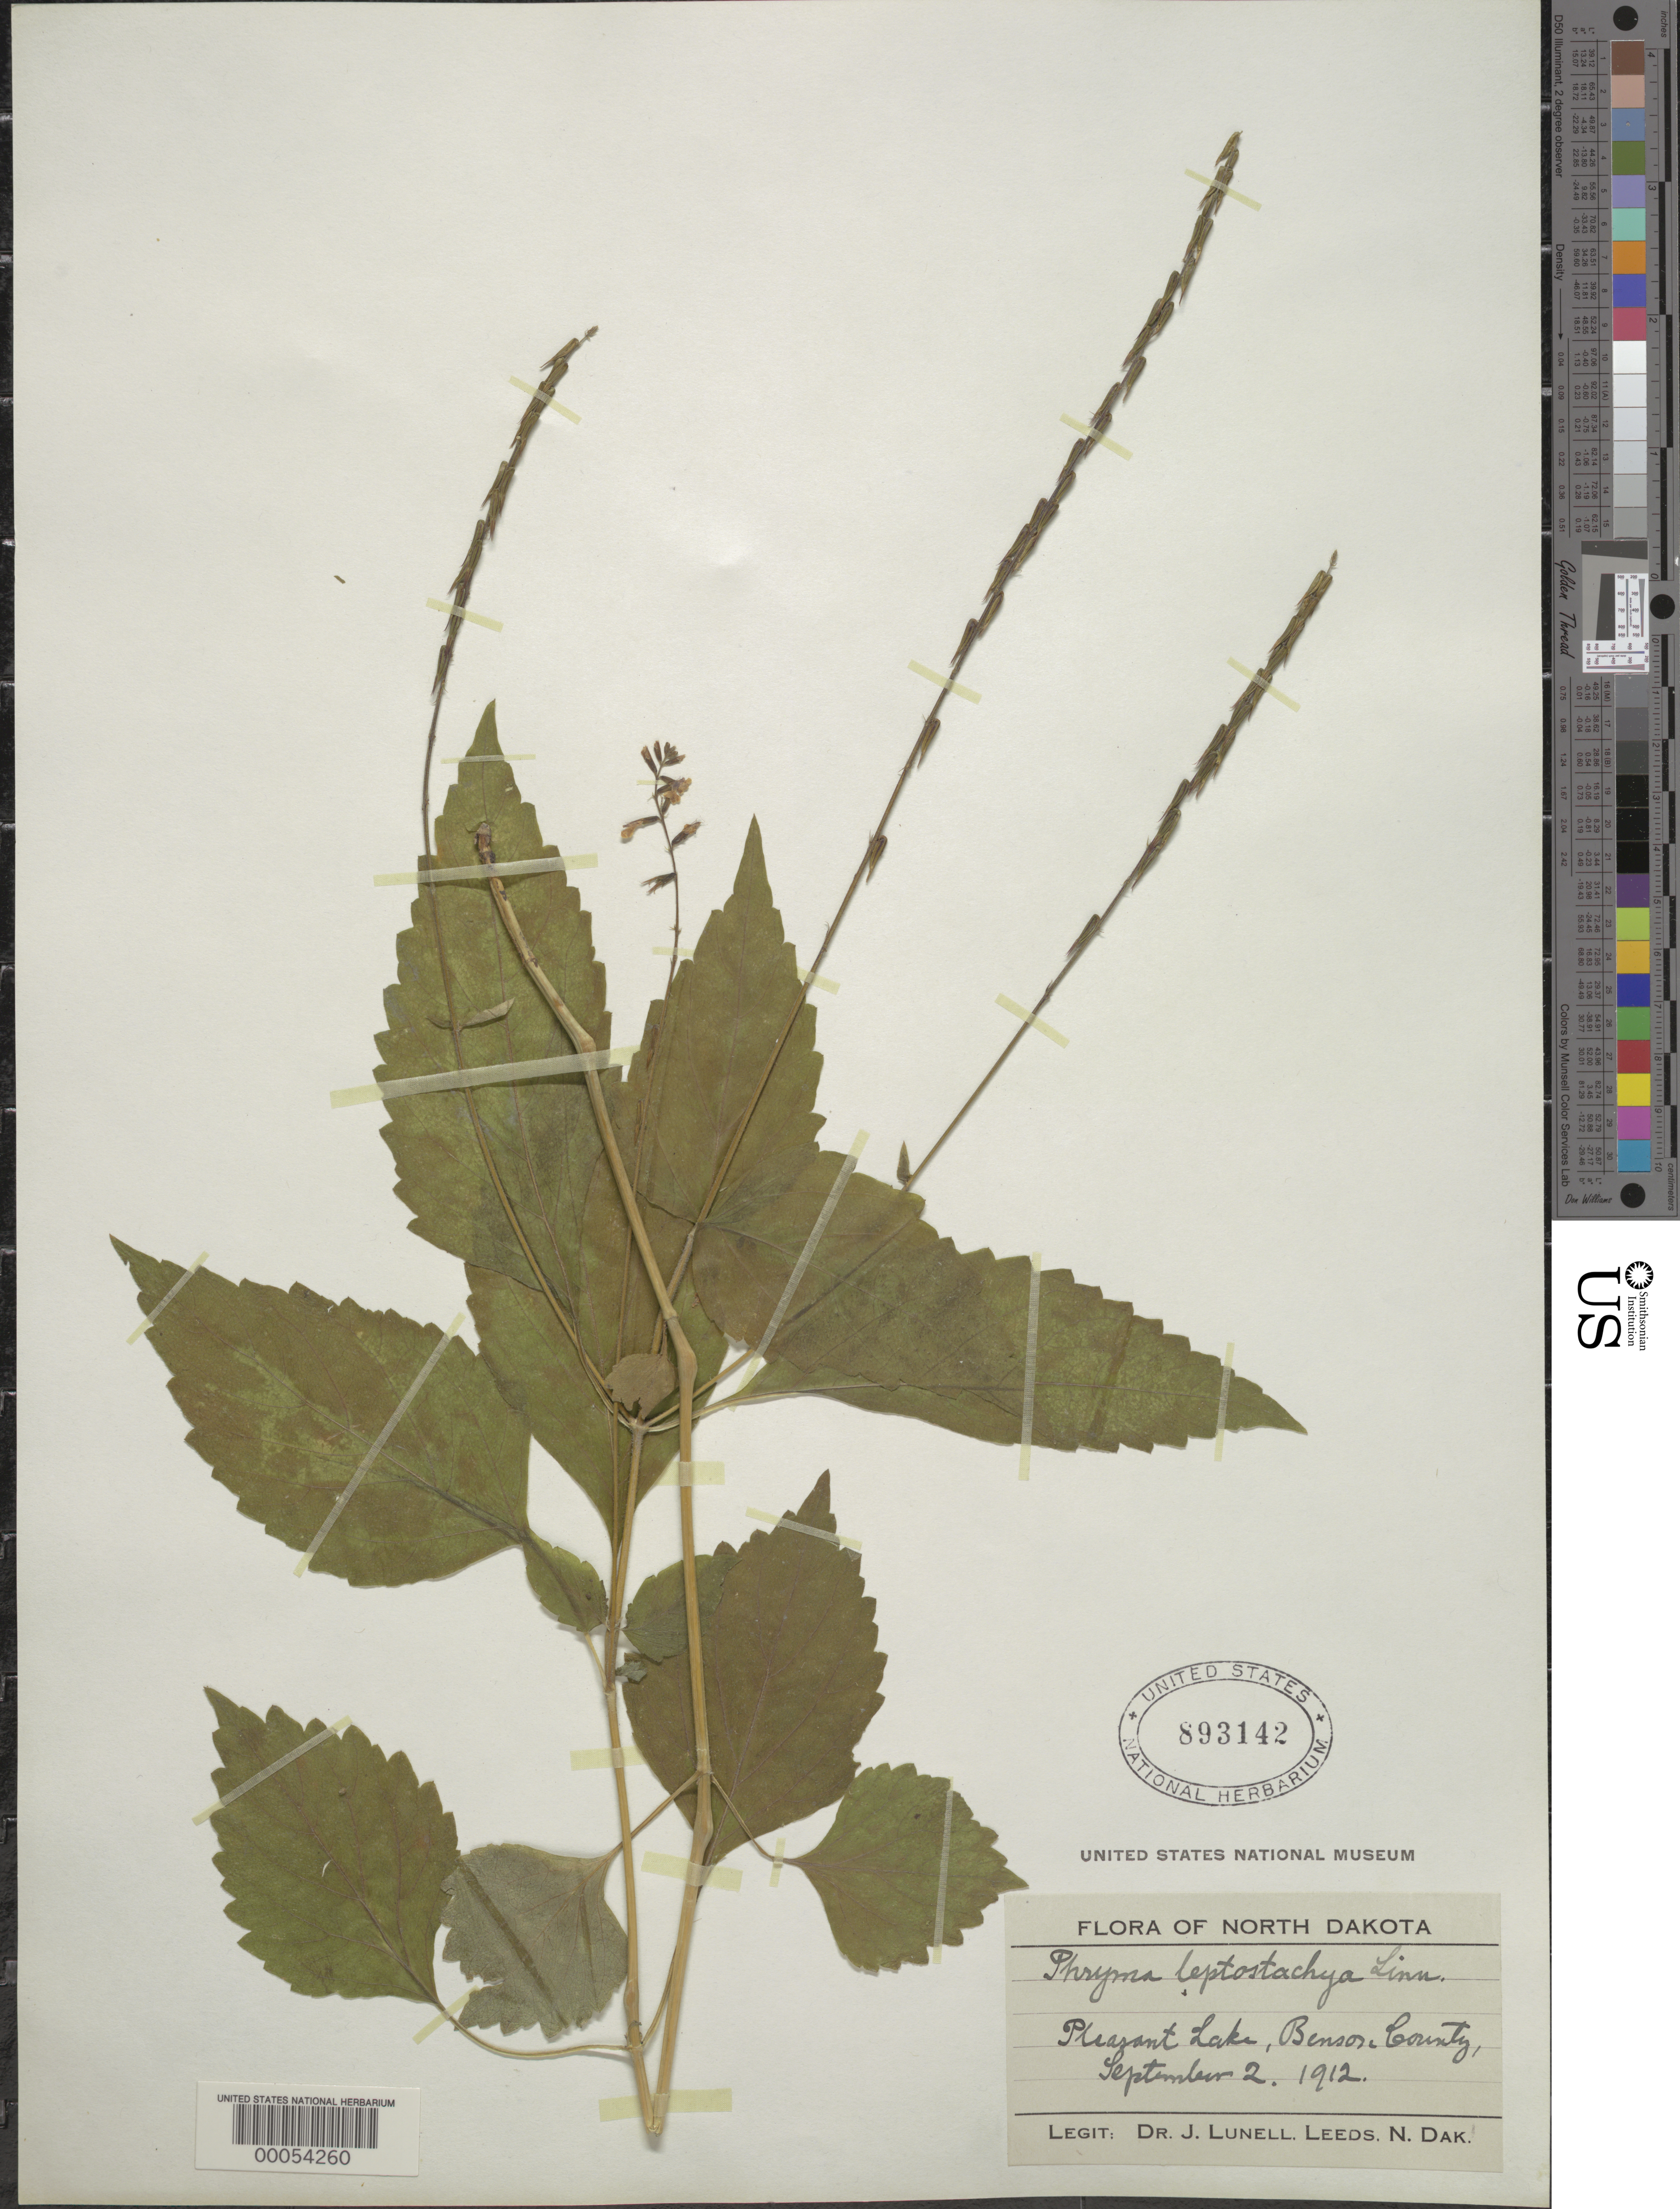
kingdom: Plantae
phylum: Tracheophyta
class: Magnoliopsida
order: Lamiales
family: Phrymaceae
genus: Phryma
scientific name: Phryma leptostachya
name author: L.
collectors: J. Lunell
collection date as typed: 02 Sep 1912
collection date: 1912-09-02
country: United States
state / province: North Dakota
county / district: Benson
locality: Pleasant lake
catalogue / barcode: US 893142